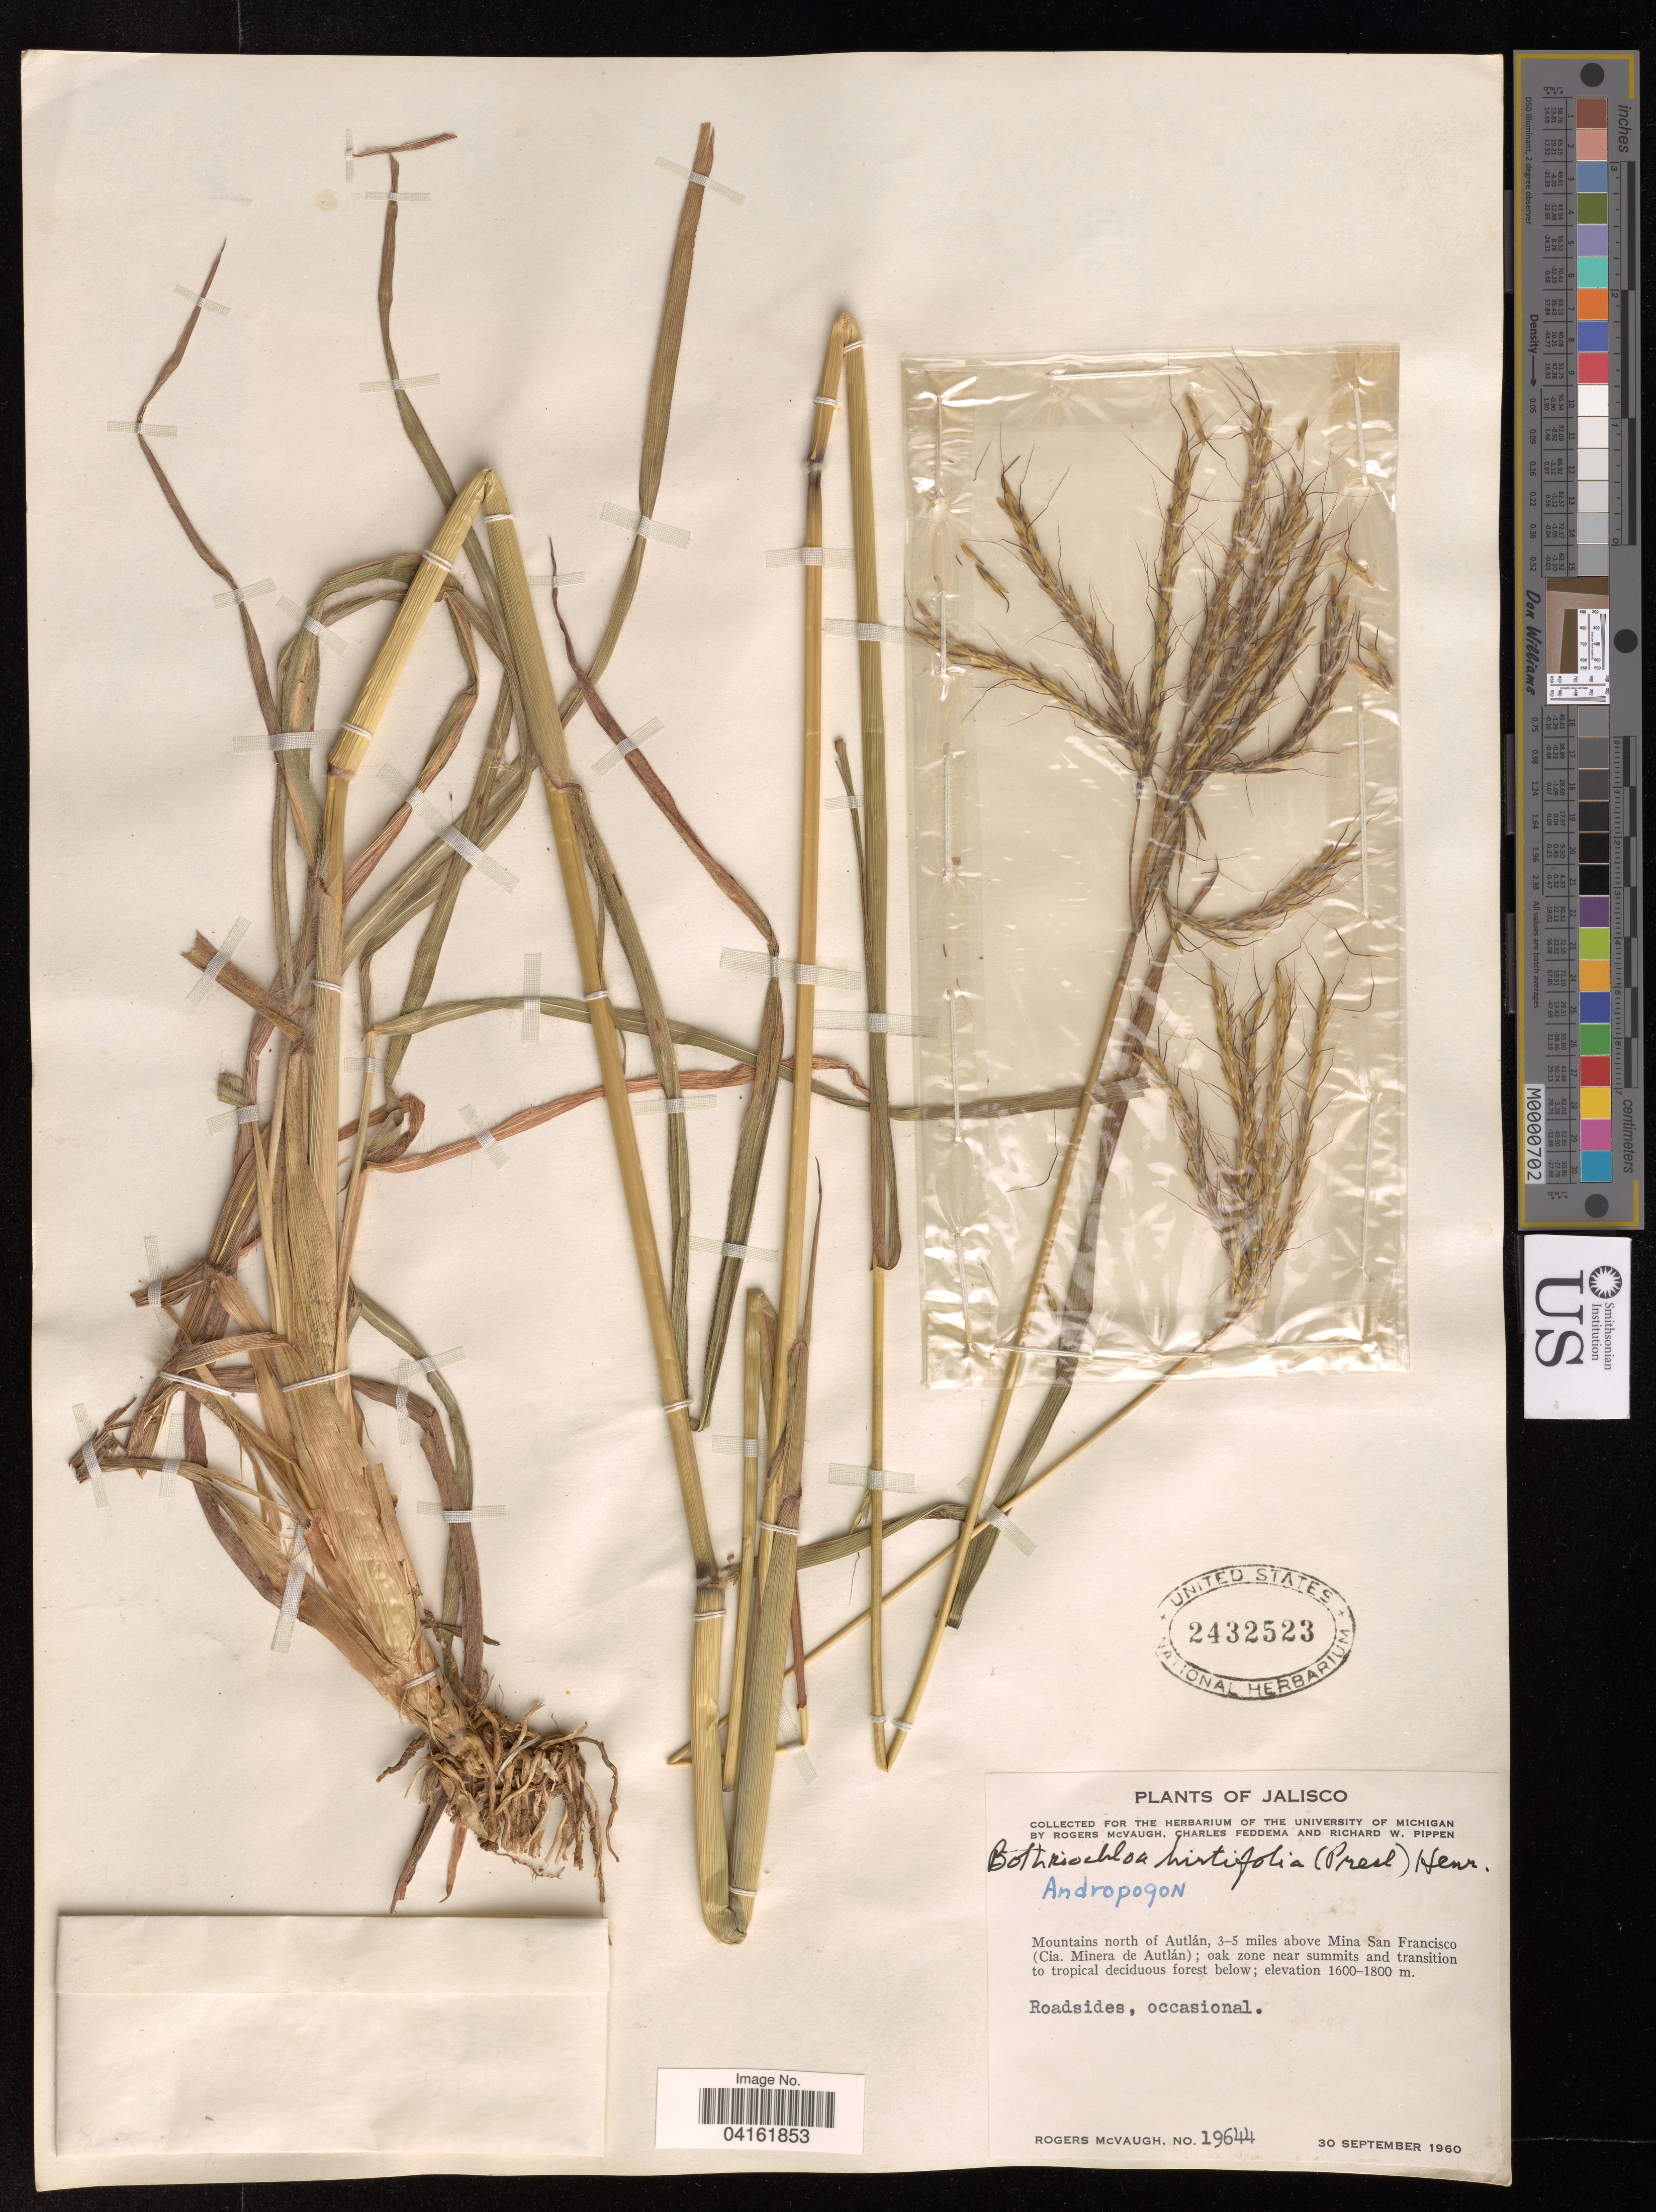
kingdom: Plantae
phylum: Tracheophyta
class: Liliopsida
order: Poales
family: Poaceae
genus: Bothriochloa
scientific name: Bothriochloa hirtifolia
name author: (J. Presl) Henr.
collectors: R. McVaugh, C. Feddema & R. W. Pippen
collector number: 19644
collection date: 1960-09-30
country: Mexico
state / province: Jalisco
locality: Mountains north of Autlán, 3-5 miles above Mina San Francisco (Cia. Minera de Autlán); oak zone near summits and transition to tropical deciduous forest below.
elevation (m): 1600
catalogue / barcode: US 2432523